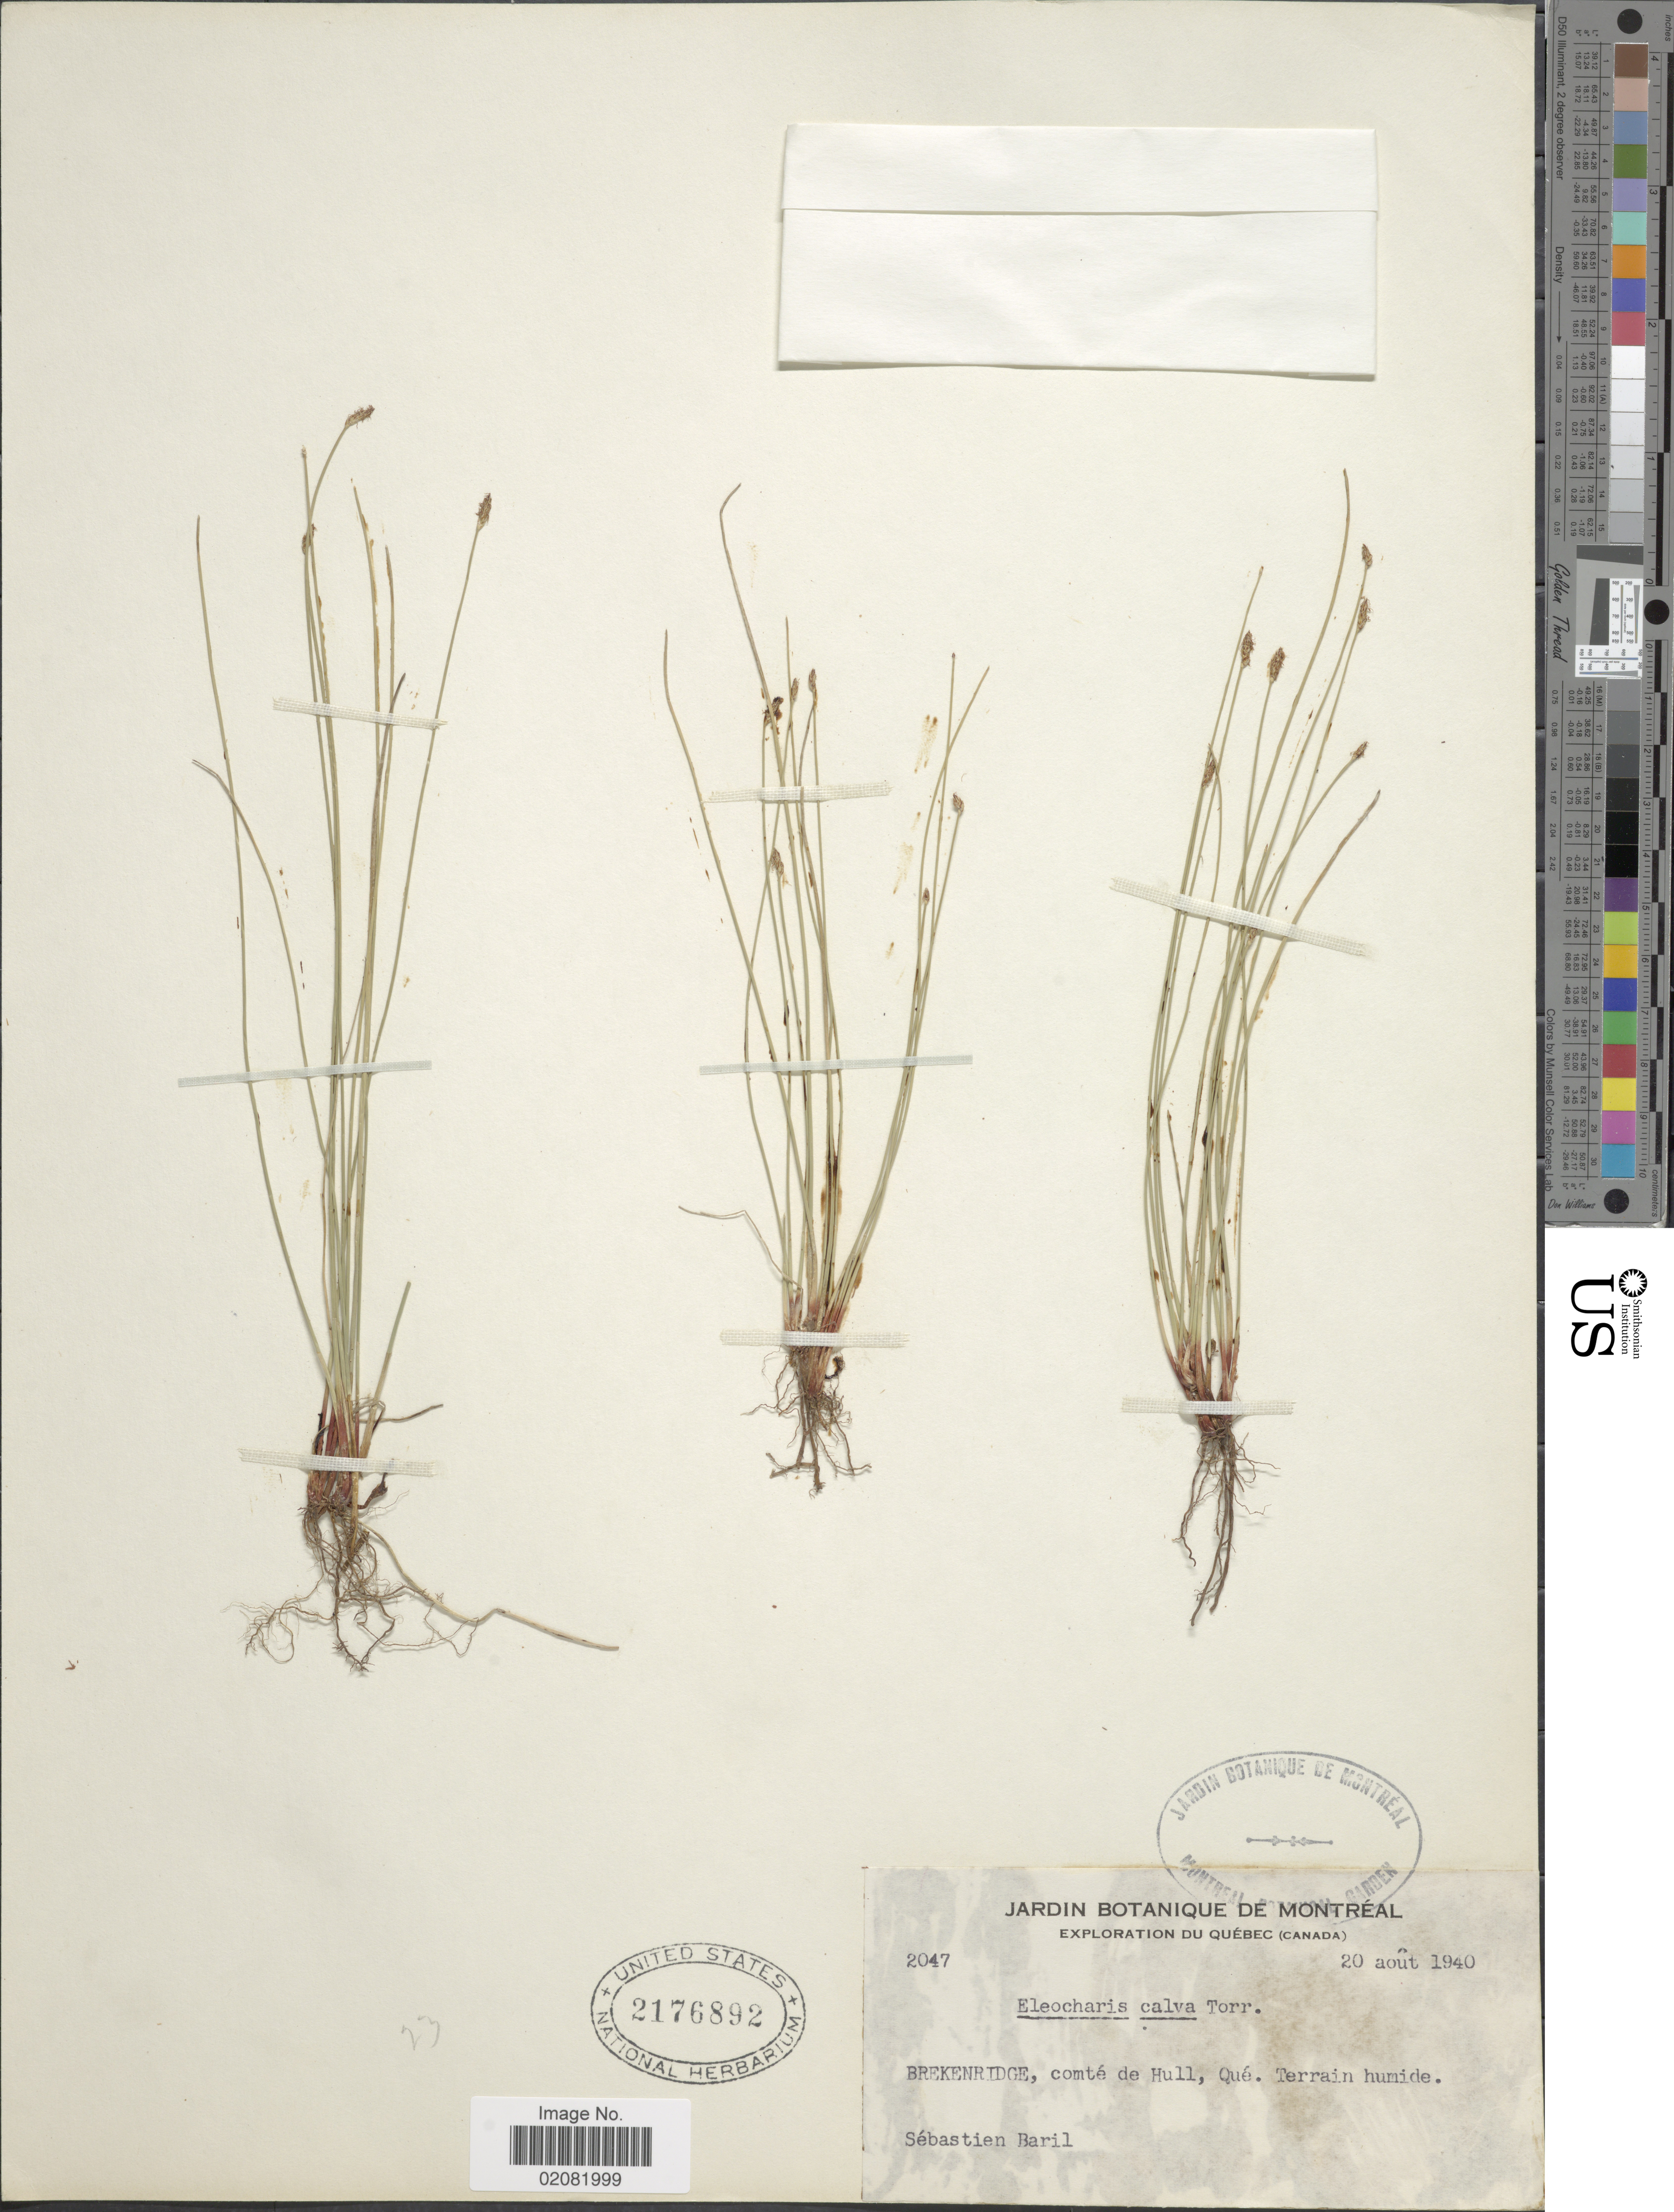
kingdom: Plantae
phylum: Tracheophyta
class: Liliopsida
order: Poales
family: Cyperaceae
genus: Eleocharis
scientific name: Eleocharis erythropoda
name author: Steud.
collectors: S. Baril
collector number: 2047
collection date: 1940-08-20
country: Canada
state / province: Quebec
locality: Brekenridge, comté de Hull, Terrain humide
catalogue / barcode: US 2176892